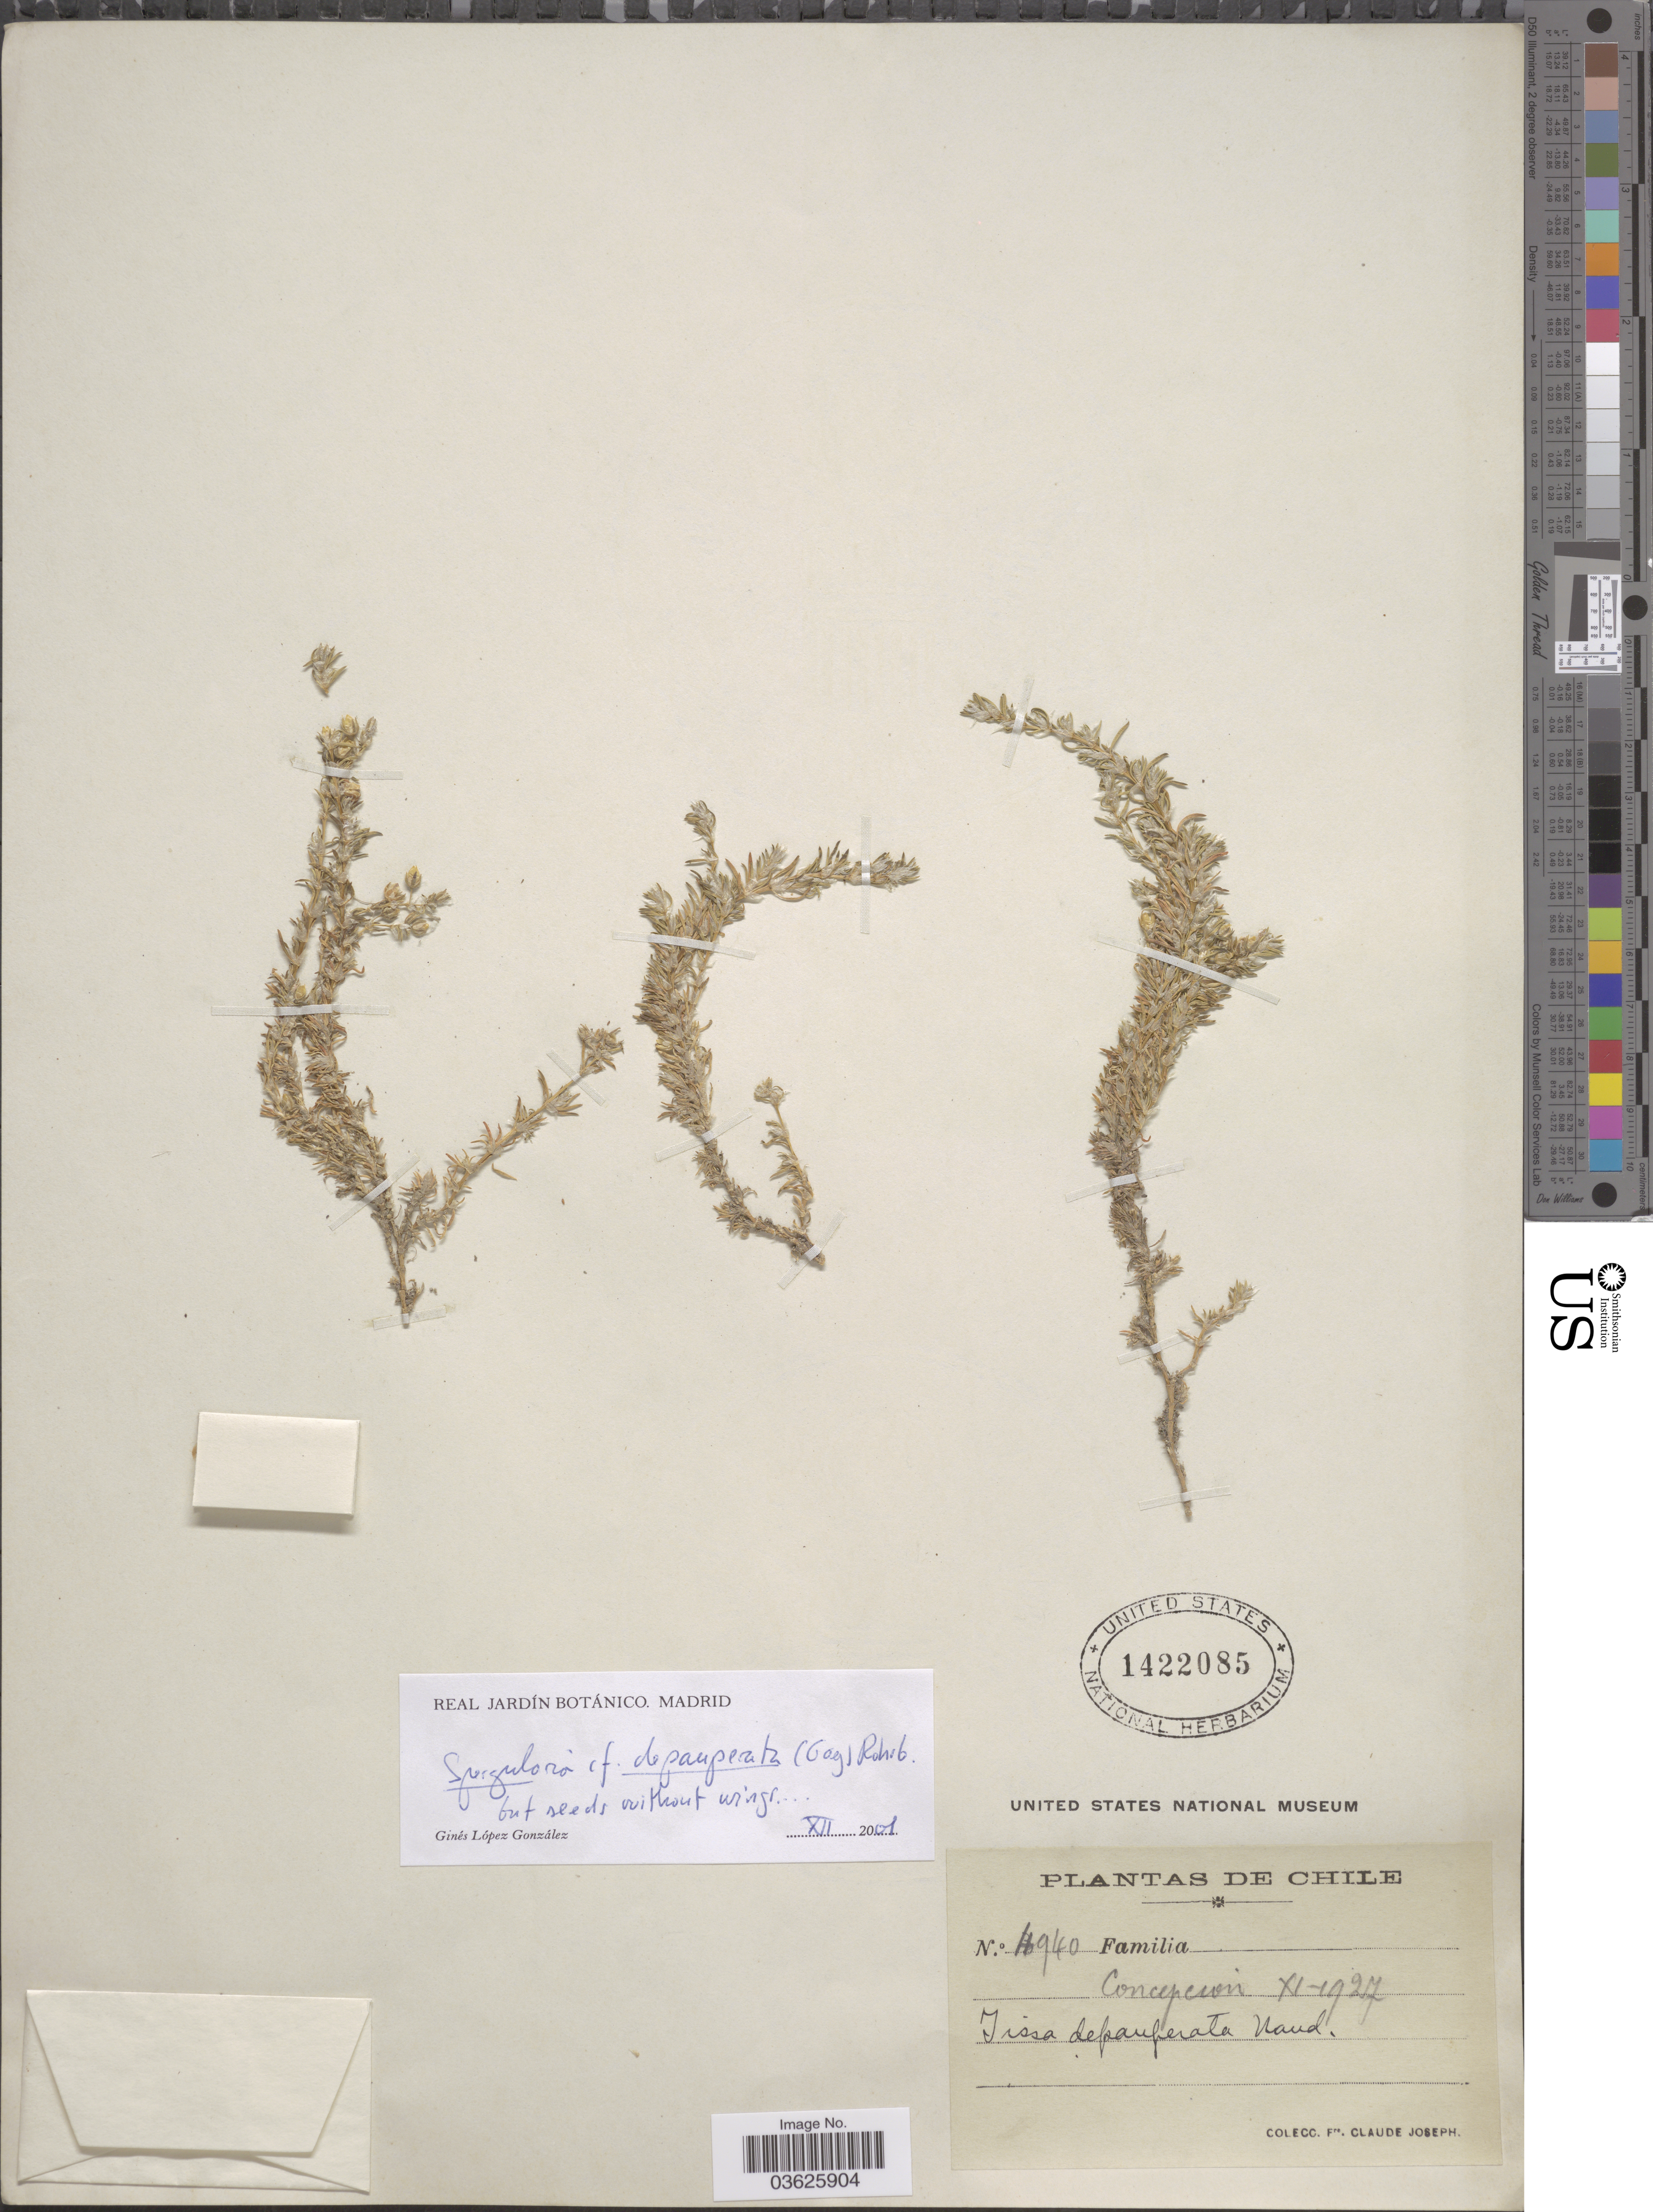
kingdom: Plantae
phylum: Tracheophyta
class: Magnoliopsida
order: Caryophyllales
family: Caryophyllaceae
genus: Spergularia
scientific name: Spergularia depauperata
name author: (Naudin) Rohrb.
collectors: Bro. Claude-Joseph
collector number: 4940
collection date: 1927-11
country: Chile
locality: Concepcion.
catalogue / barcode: US 1422085